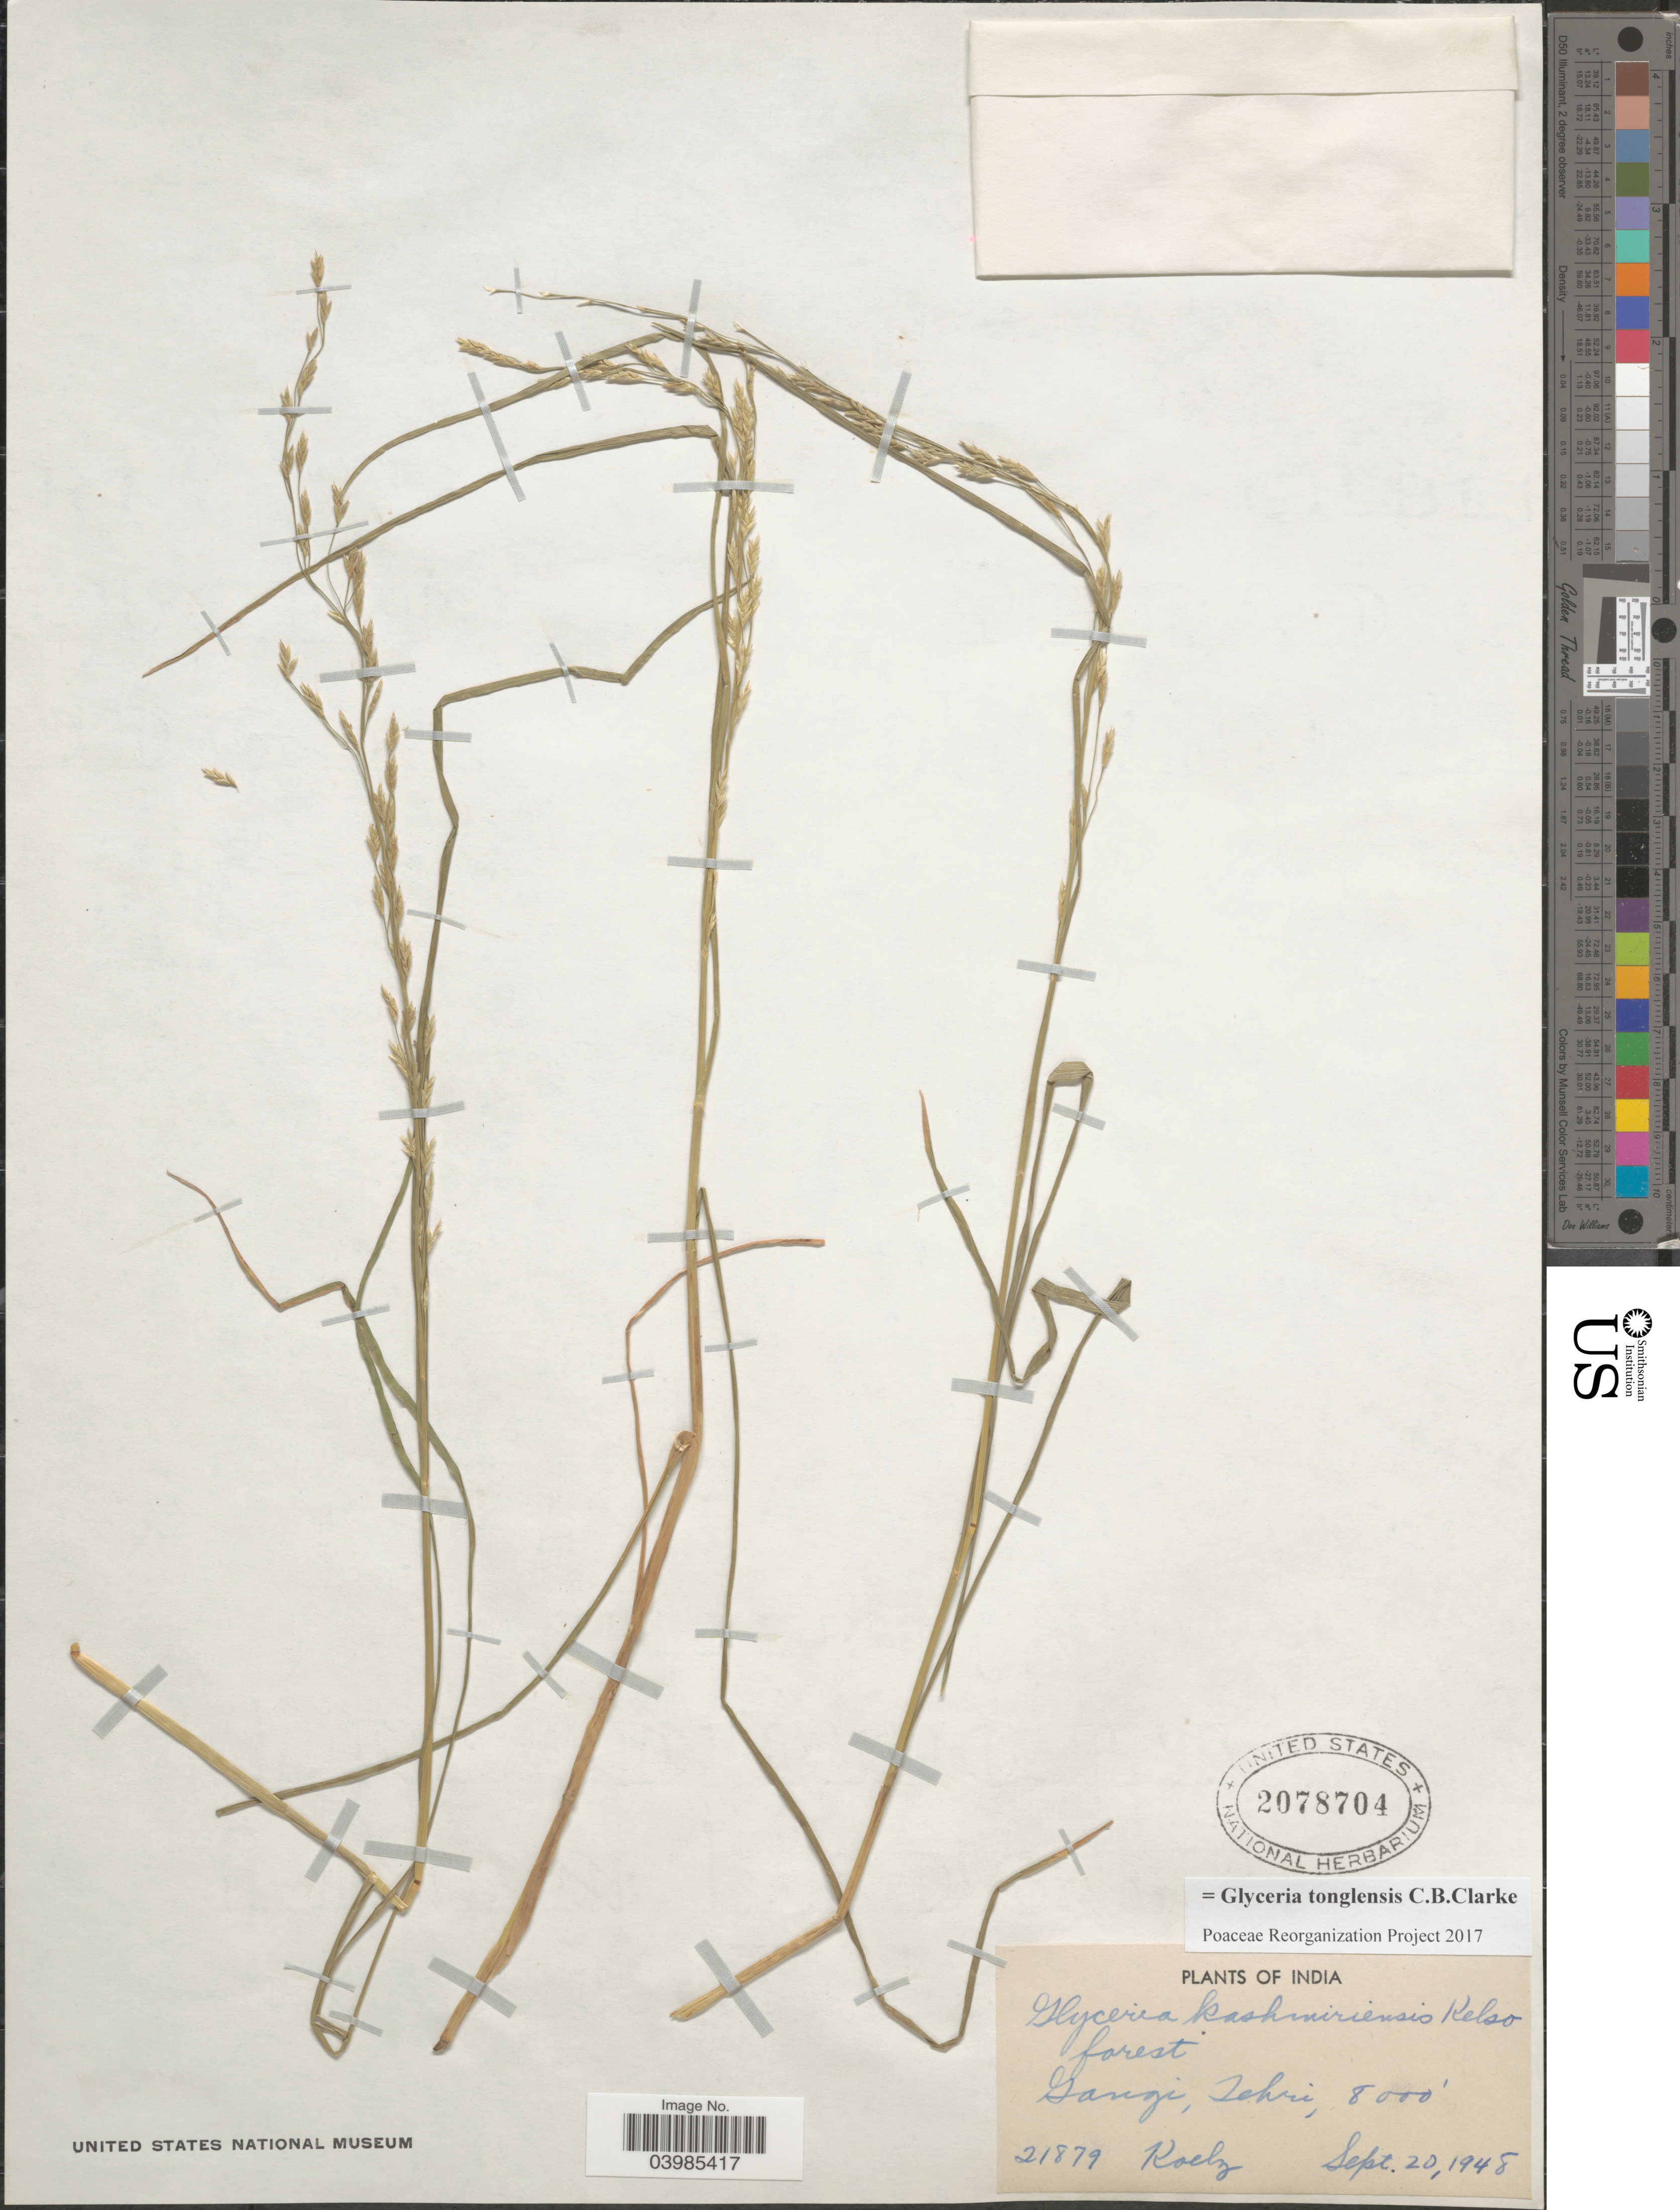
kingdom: Plantae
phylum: Tracheophyta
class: Liliopsida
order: Poales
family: Poaceae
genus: Glyceria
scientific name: Glyceria tonglensis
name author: C.B. Clarke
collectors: Koelz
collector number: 21879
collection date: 1948-09-20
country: India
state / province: Uttarakhand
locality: Gangi, Tehri.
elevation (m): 2438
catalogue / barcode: US 2078704